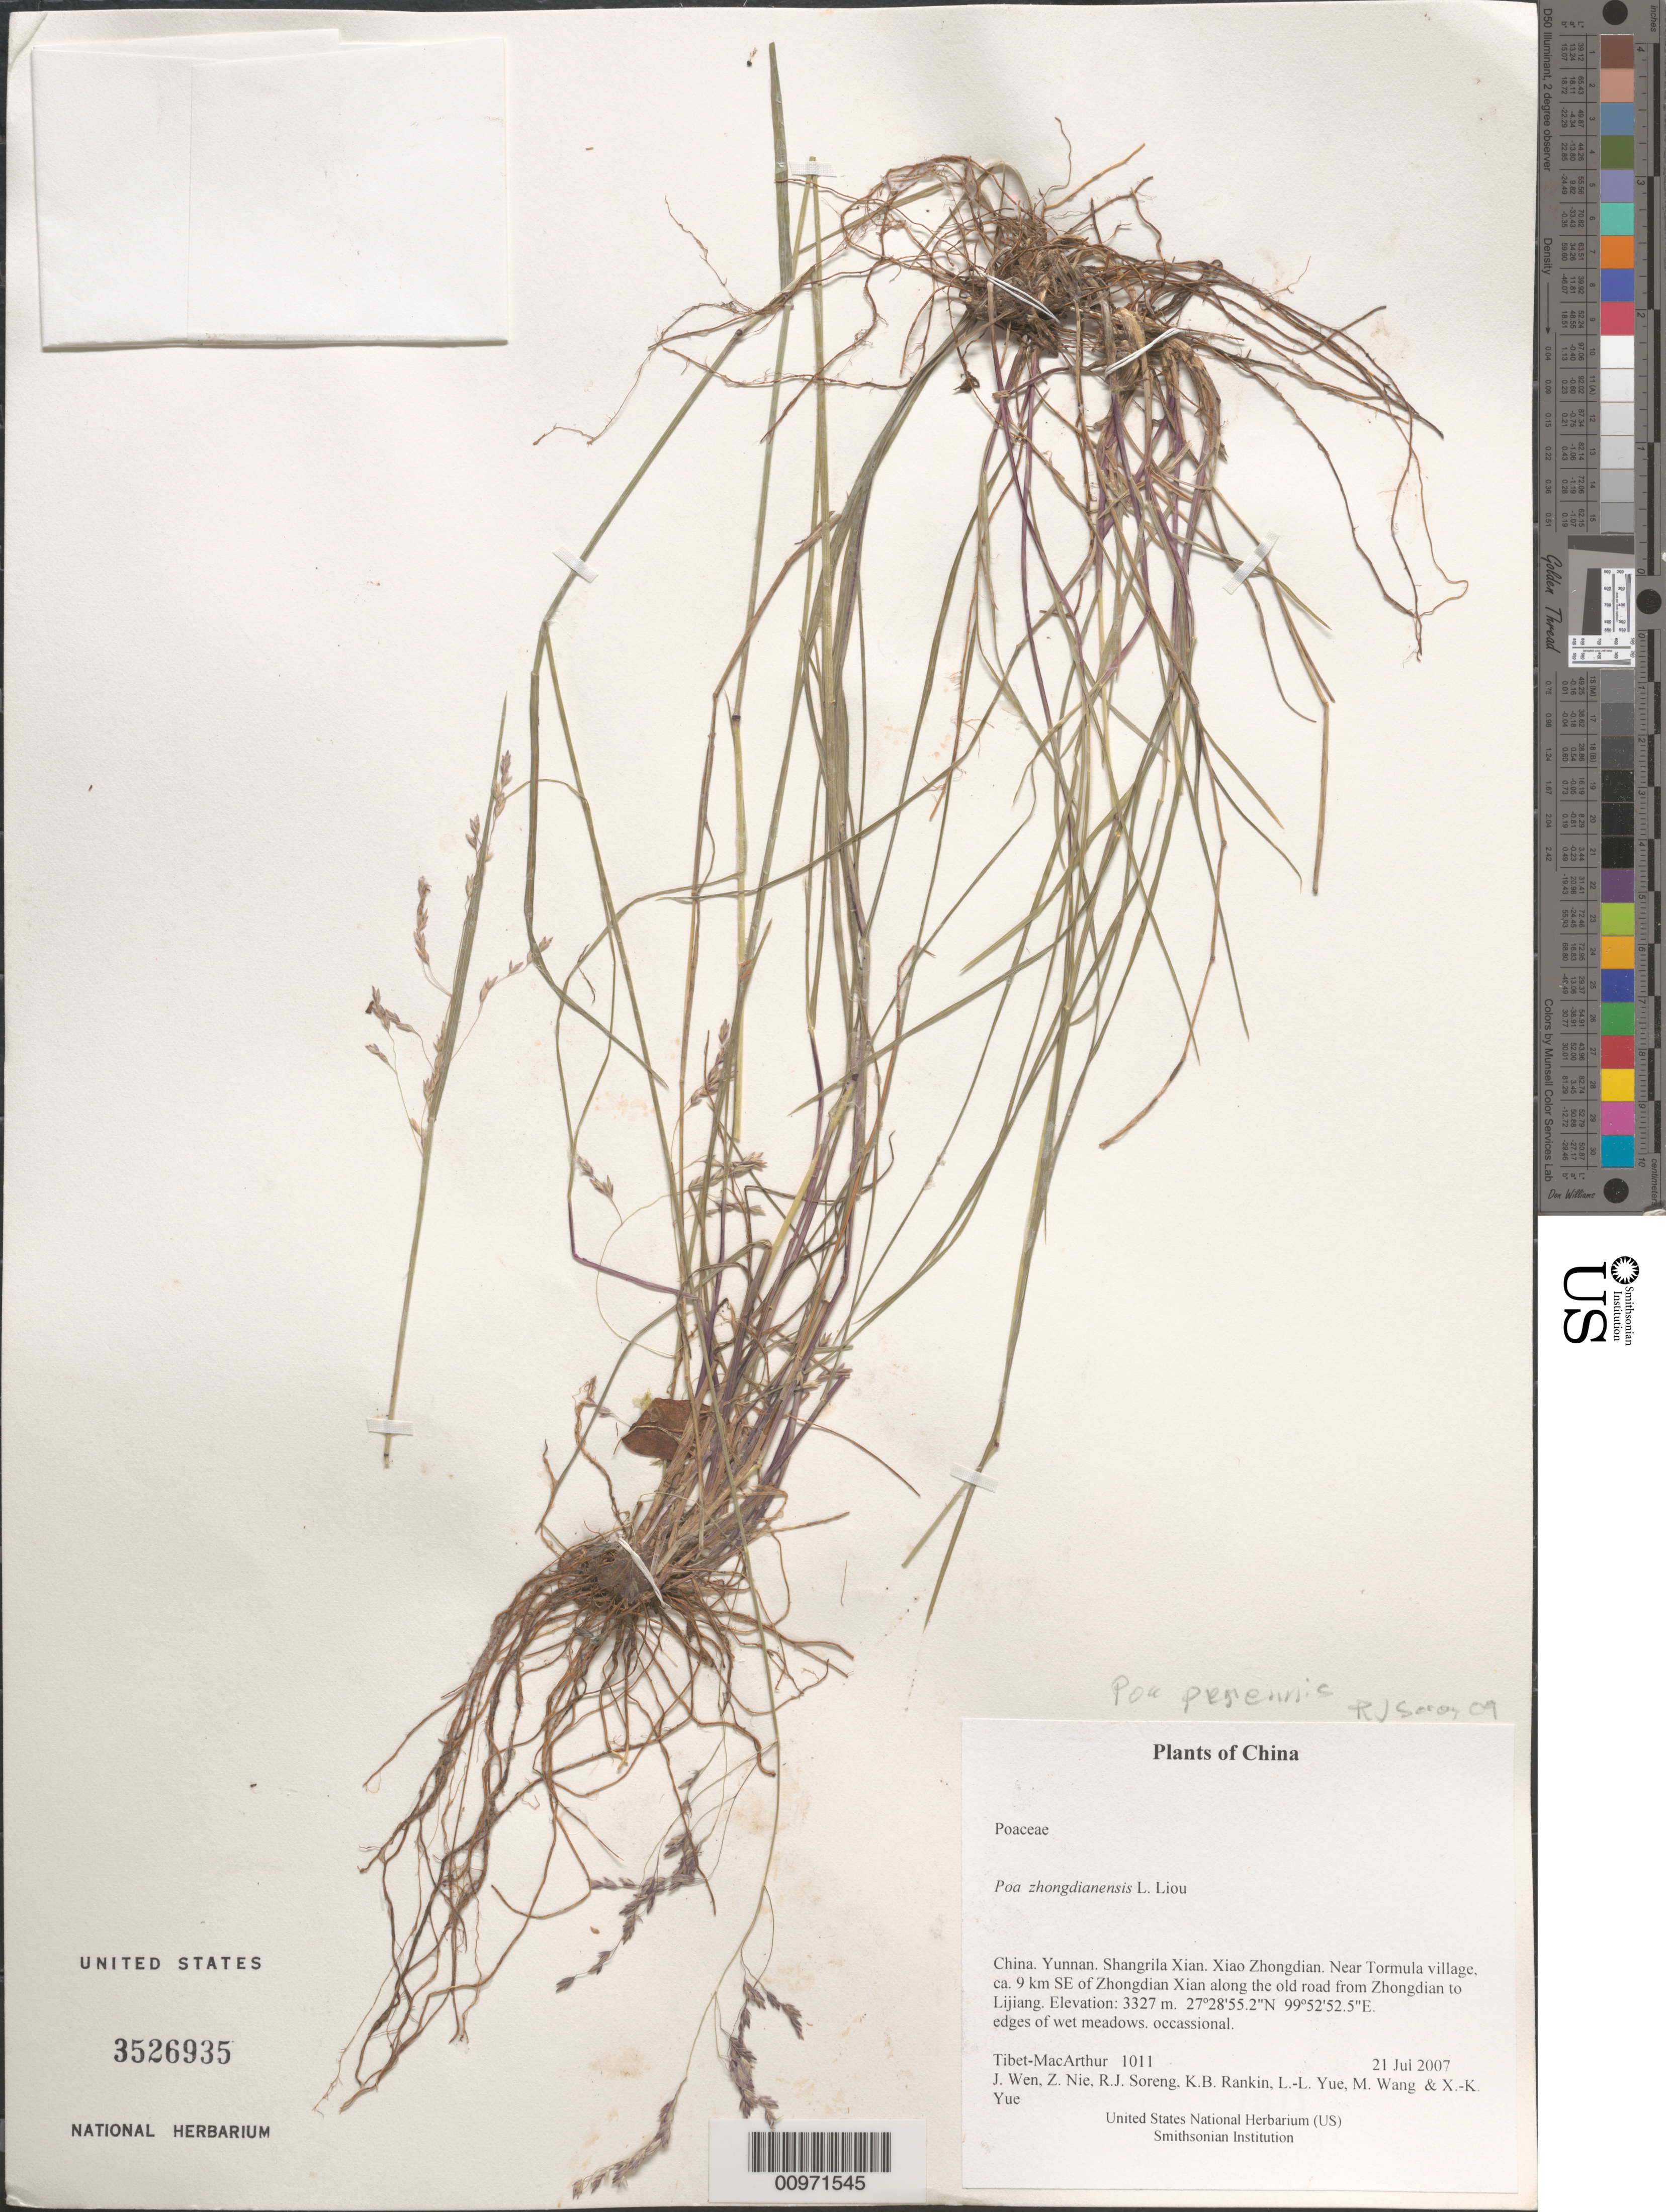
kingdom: Plantae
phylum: Tracheophyta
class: Liliopsida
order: Poales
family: Poaceae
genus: Poa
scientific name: Poa perennis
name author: Keng ex Keng f.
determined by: Soreng, Robert J., Research Associate (BOT), Smithsonian Institution - National Museum of Natural History (UNITED STATES)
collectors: Tibet-MacArthur, J. Wen, Z. Nie, R. J. Soreng, K. Rankin, L. Yue, M. Wang & X. Yue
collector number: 1011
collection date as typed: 21 Jul 2007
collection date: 2007-07-21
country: China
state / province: Yunnan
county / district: Shangrila Xian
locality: Xiao Zhongdian. Near Tormula village, ca. 9 km SE of Zhongdian Xian along the old road from Zhongdian to Lijiang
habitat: edges of wet meadows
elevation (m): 3327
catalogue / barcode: US 3526935